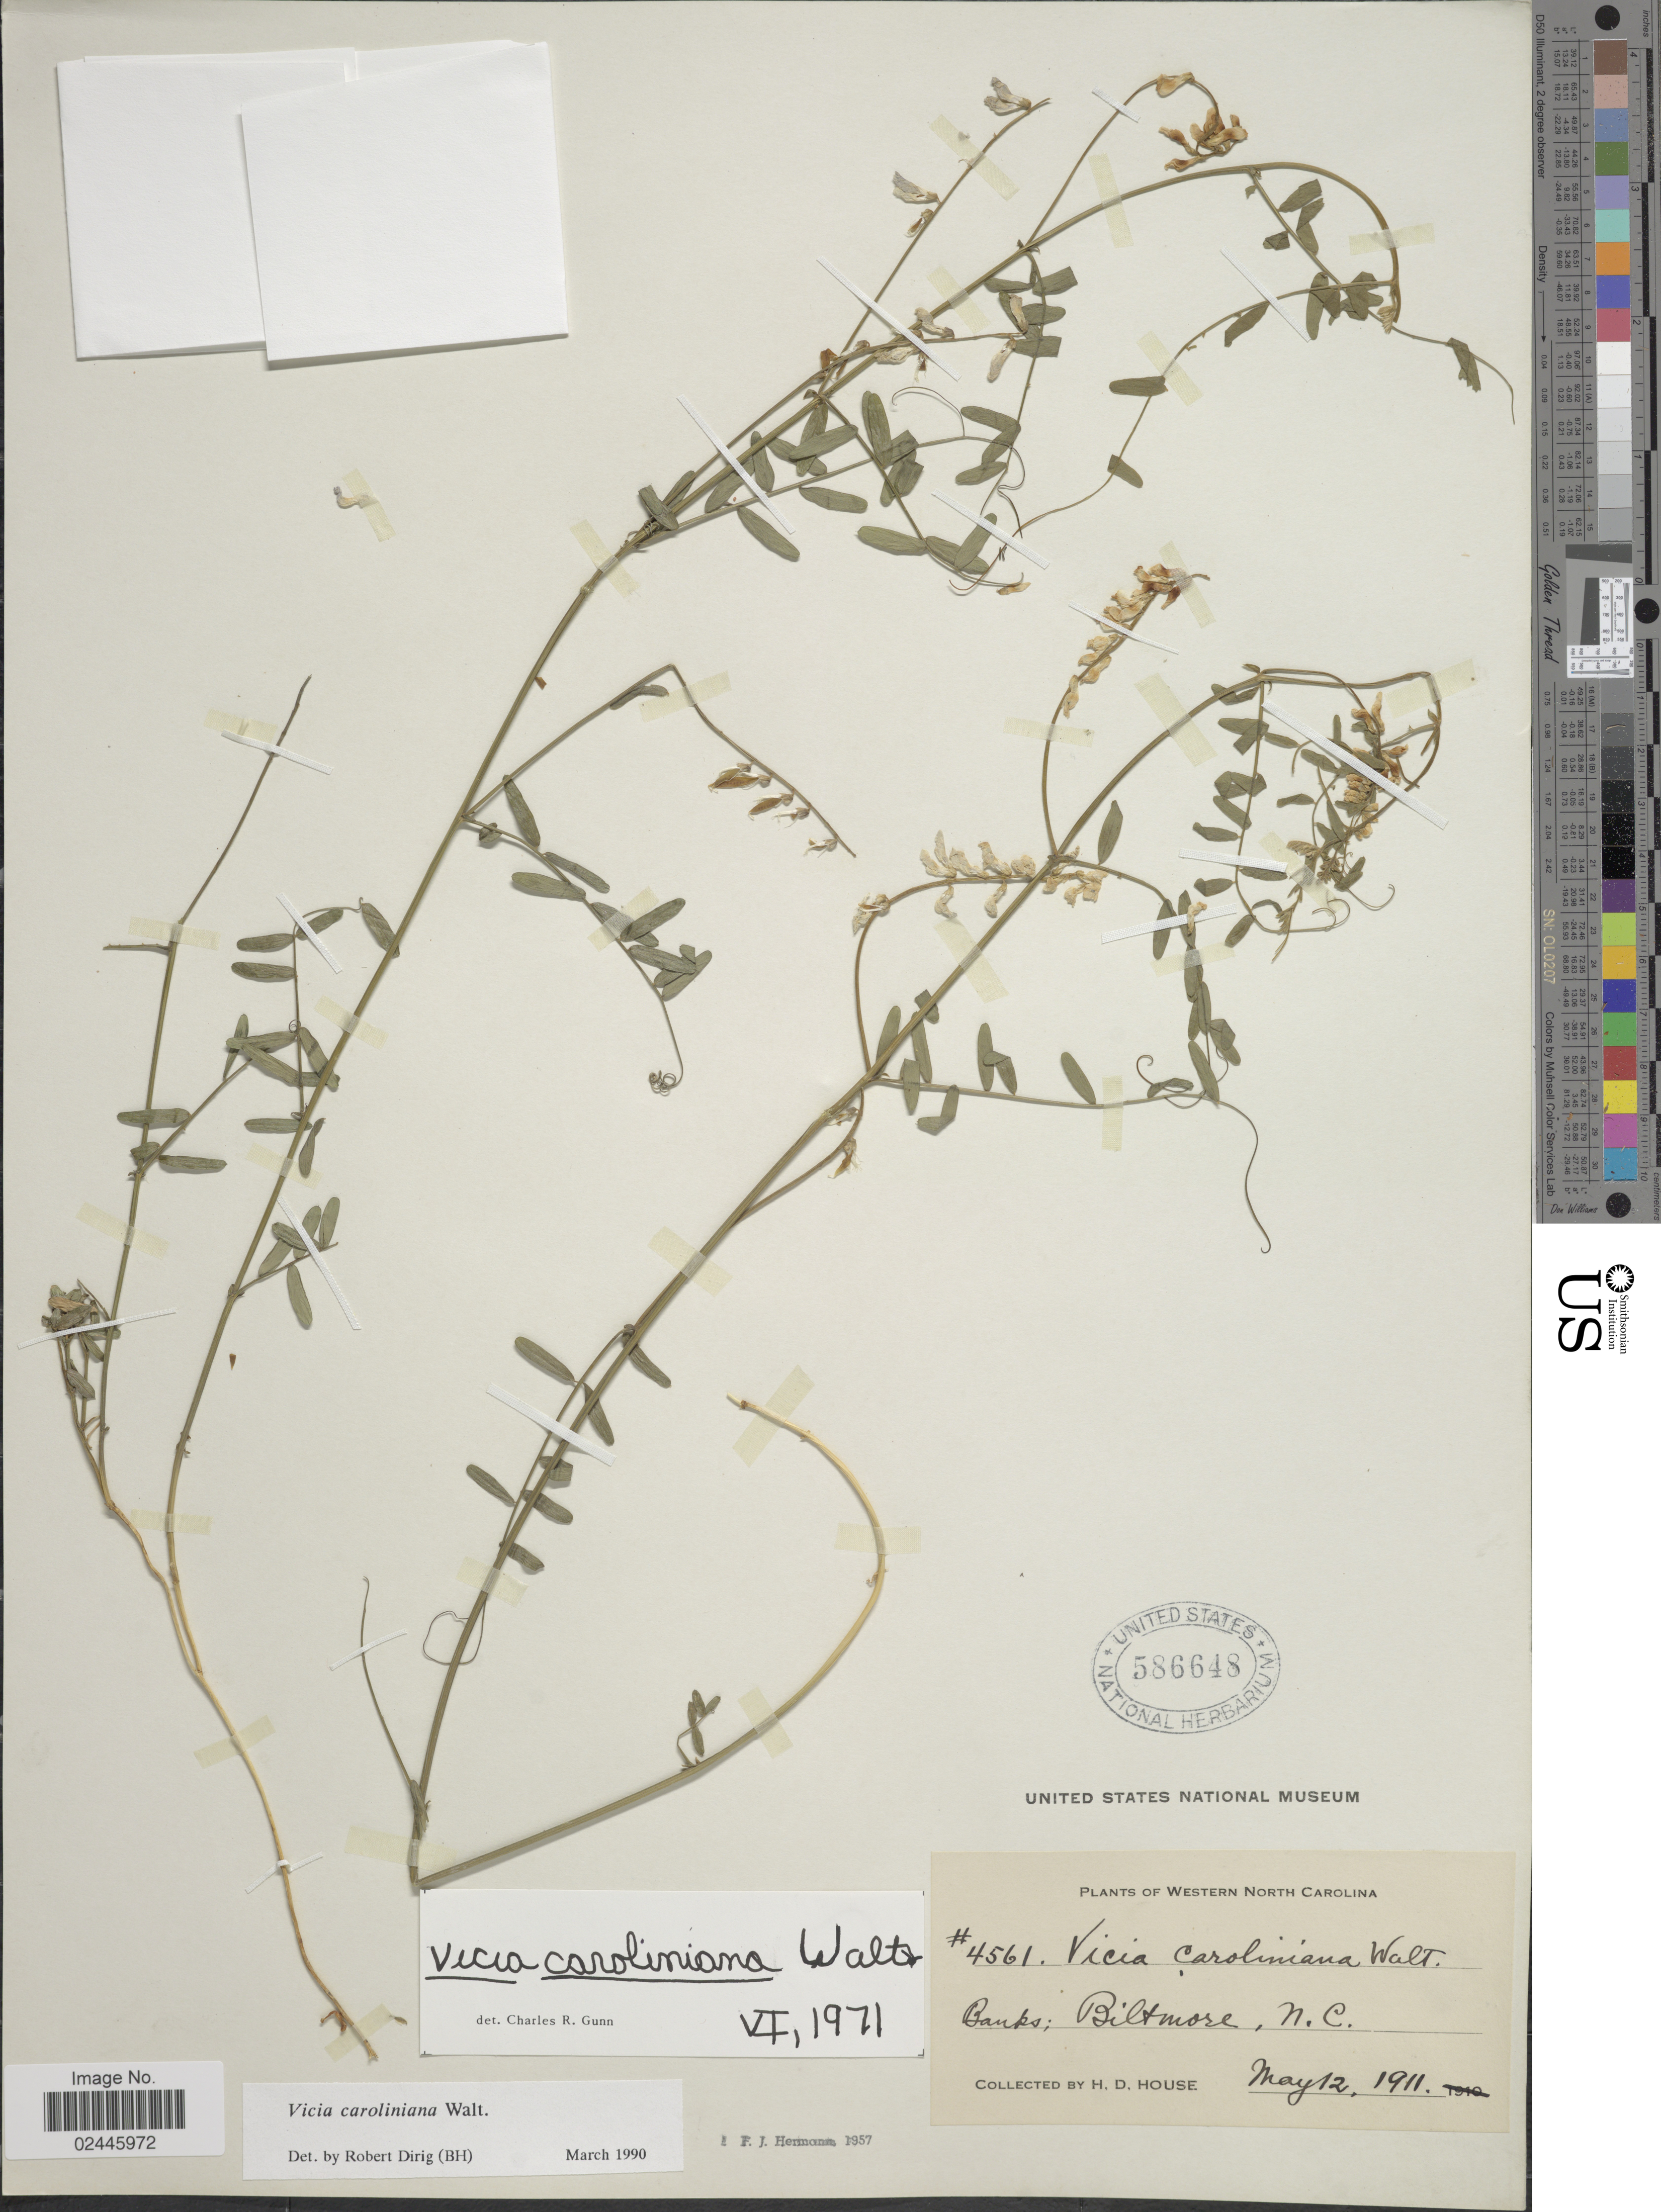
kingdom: Plantae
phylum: Tracheophyta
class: Magnoliopsida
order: Fabales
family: Fabaceae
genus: Vicia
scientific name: Vicia caroliniana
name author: Walter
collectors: H. D. House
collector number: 4561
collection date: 1911-05-12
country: United States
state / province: North Carolina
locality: Biltmore, Western North Carolina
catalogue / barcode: US 586648